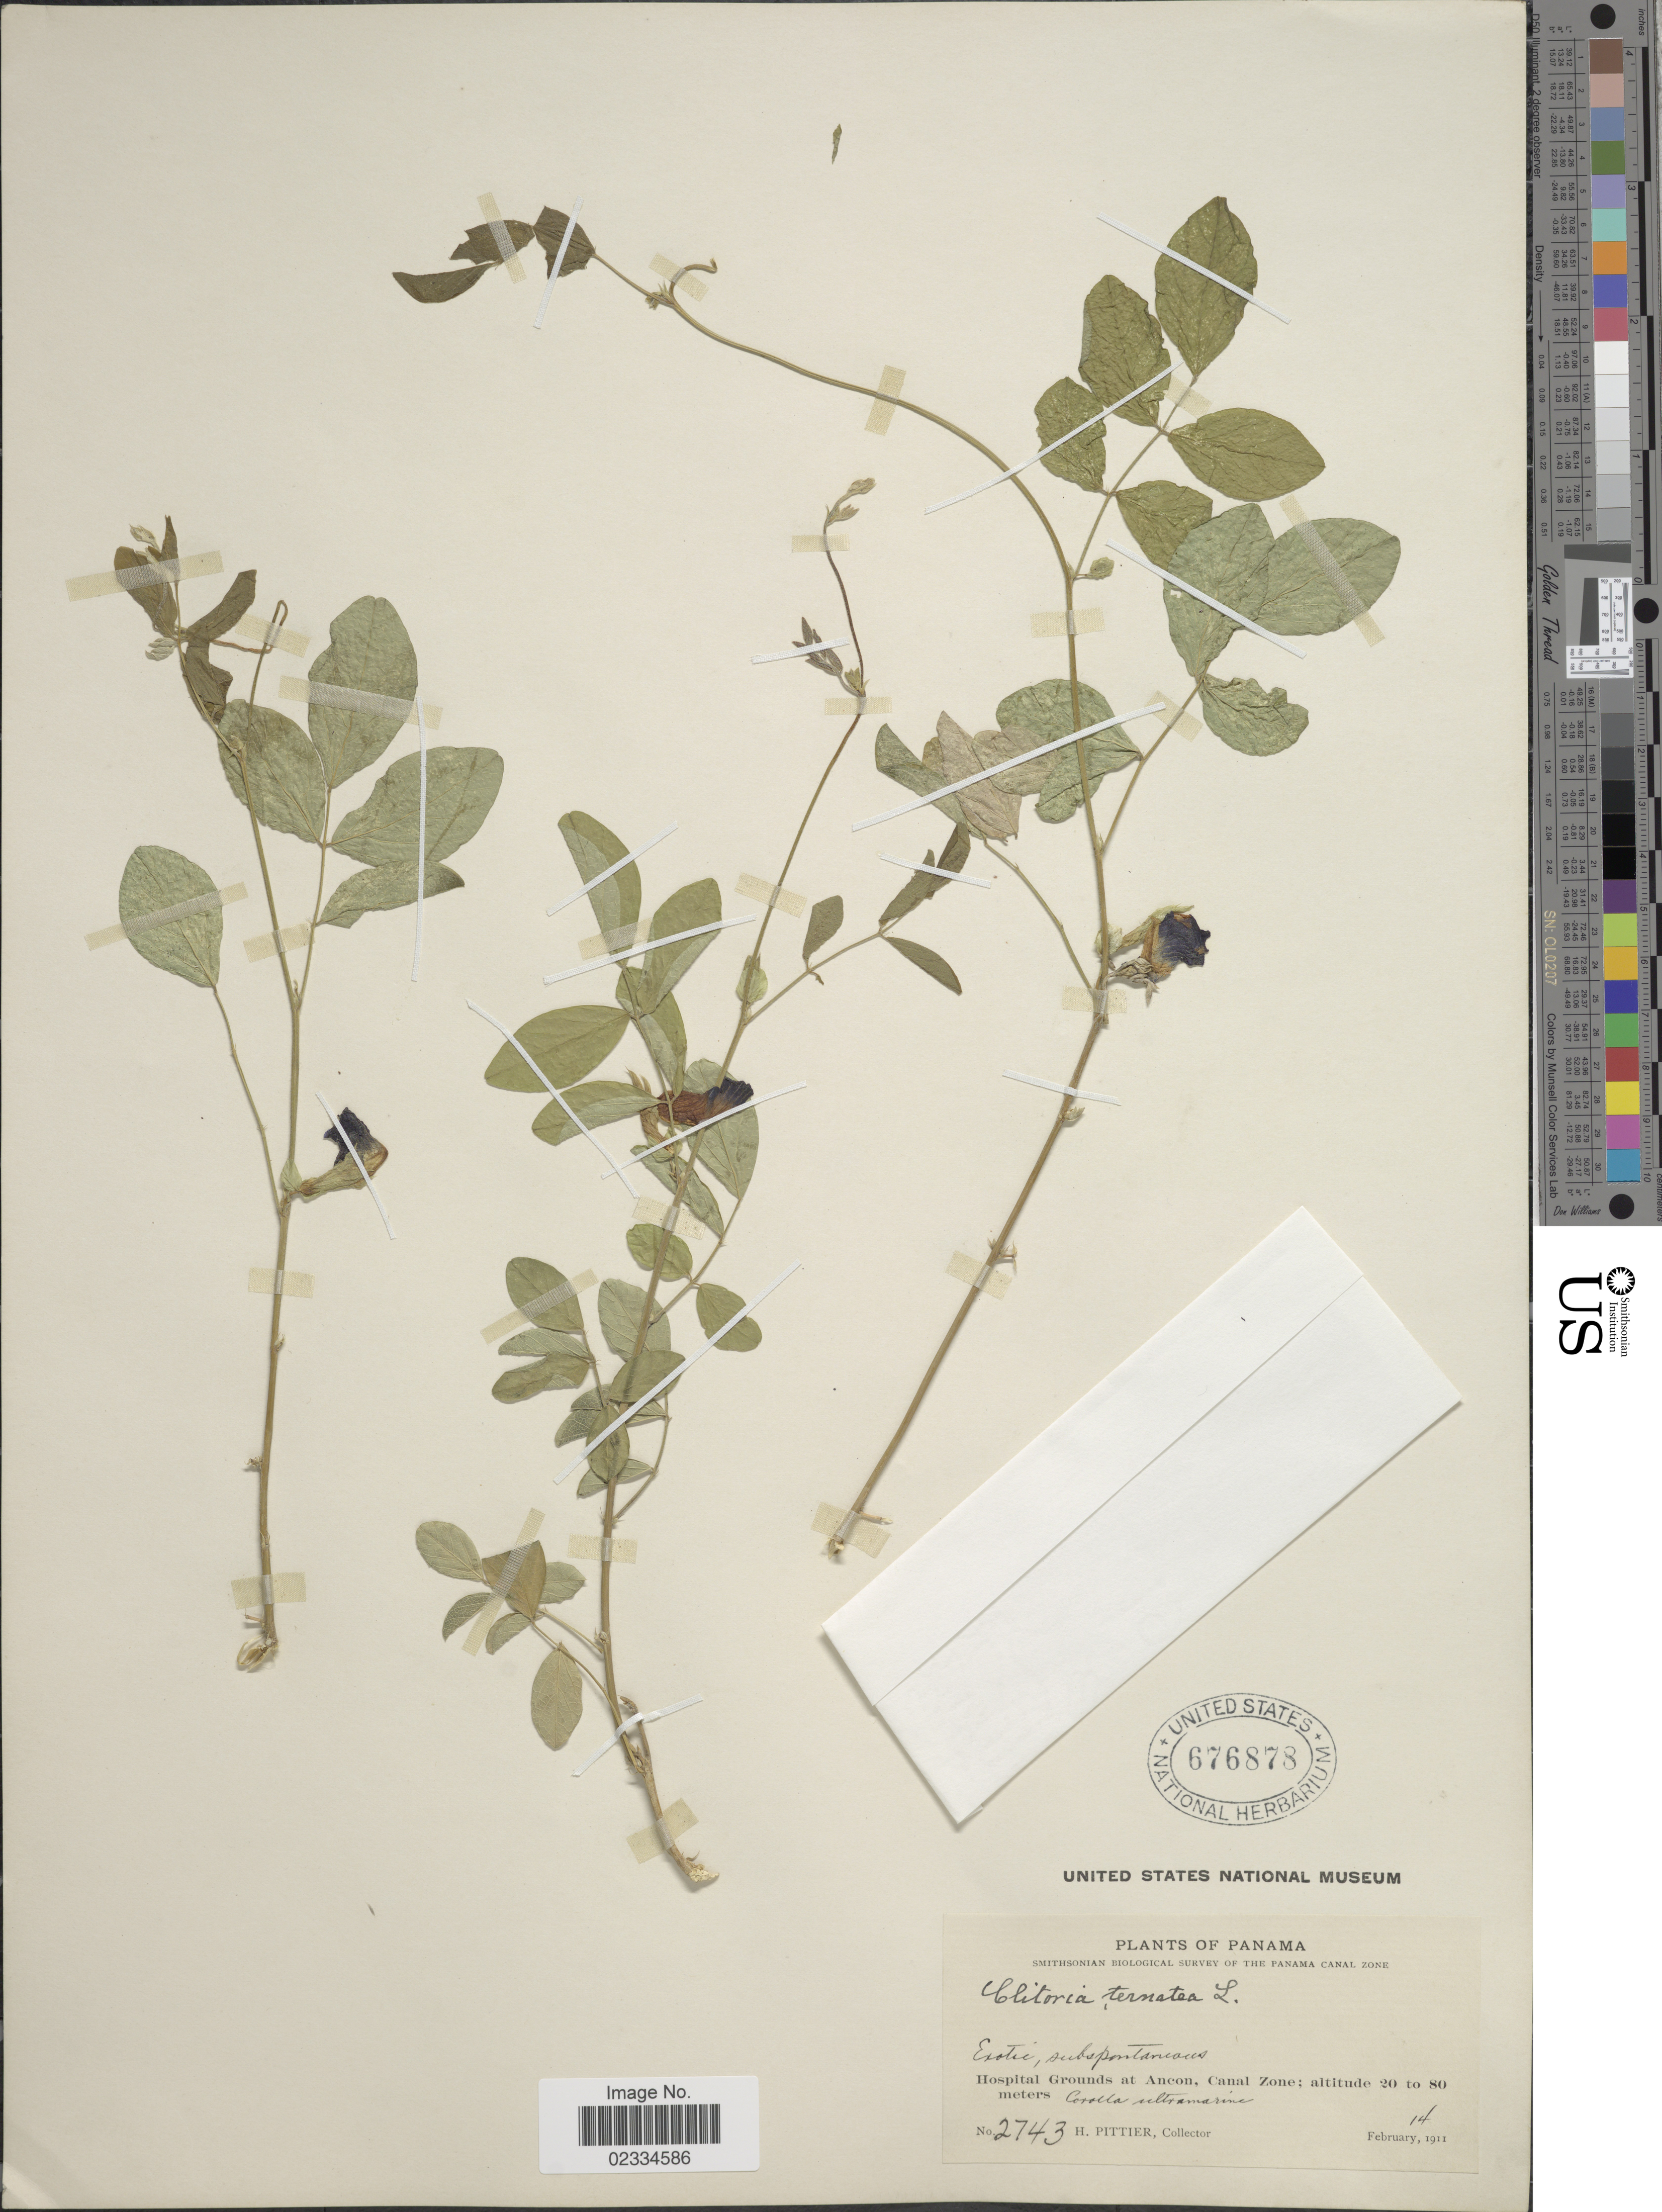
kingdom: Plantae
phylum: Tracheophyta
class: Magnoliopsida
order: Fabales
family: Fabaceae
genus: Clitoria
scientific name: Clitoria ternatea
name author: L.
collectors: H. F. Pittier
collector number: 2743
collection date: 1911-02-14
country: Panama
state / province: Colón / Panamá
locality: Hospital Grounds at Ancon, Canal Zone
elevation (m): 20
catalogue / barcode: US 676878